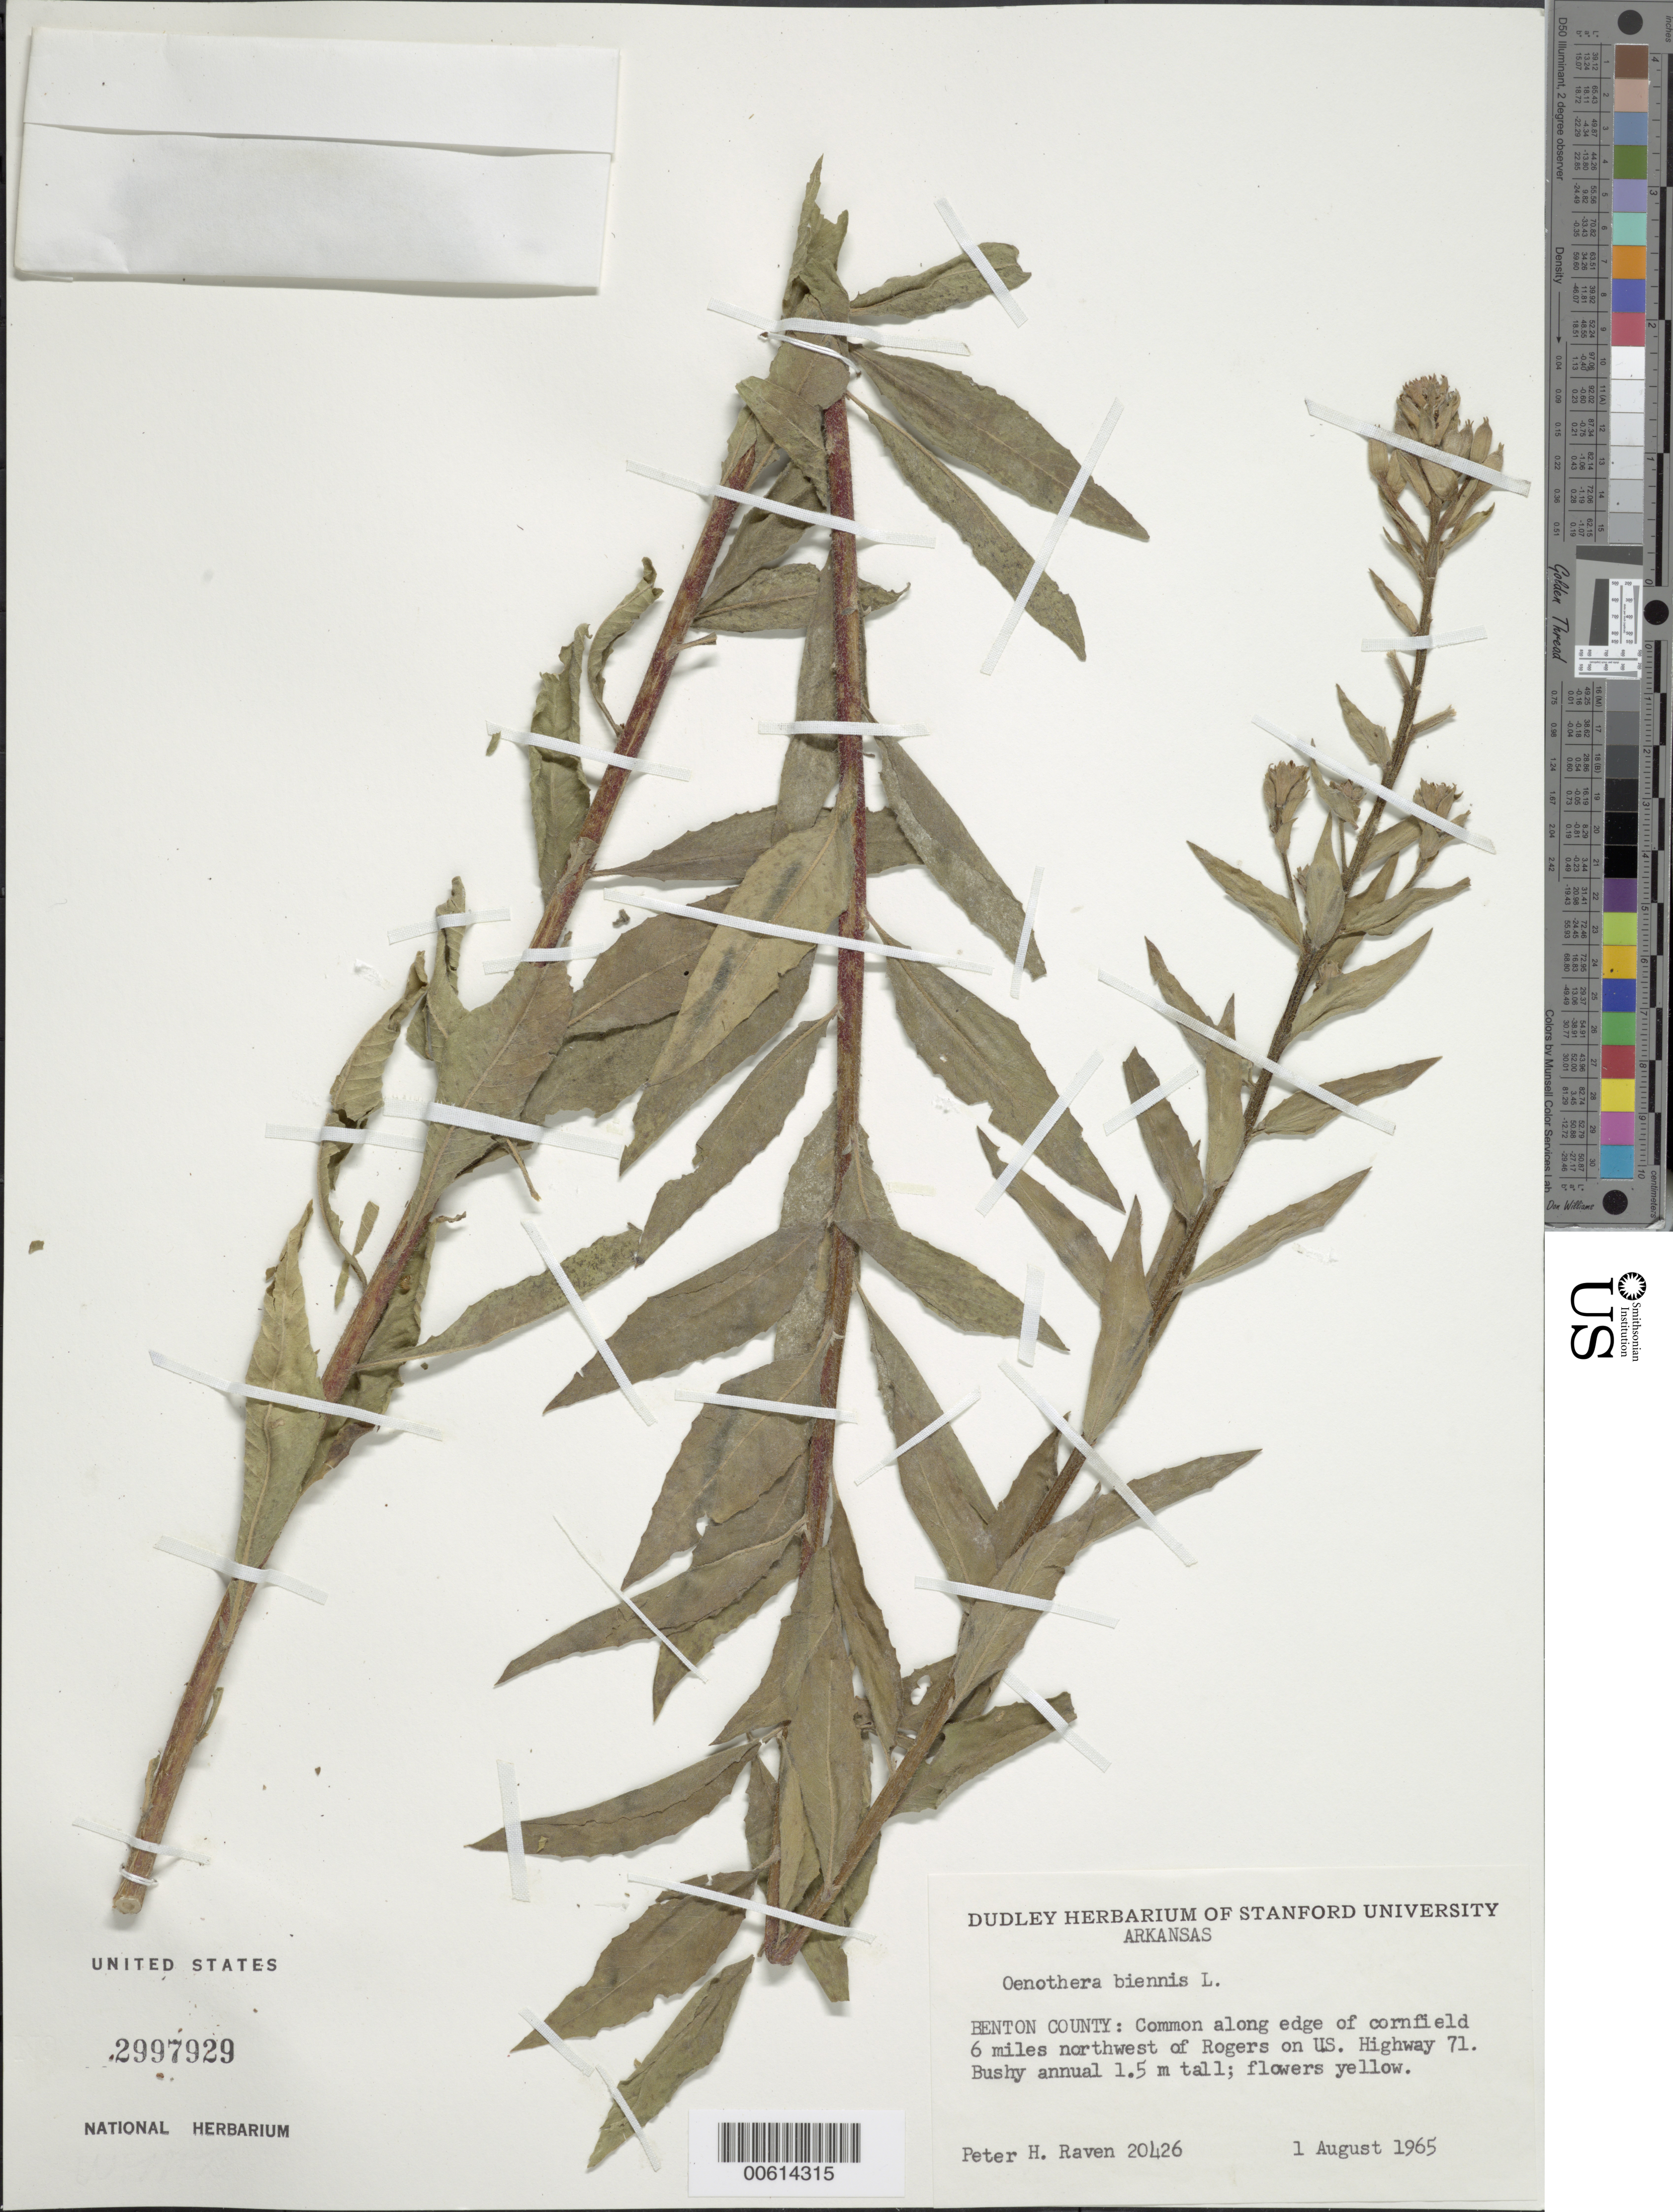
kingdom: Plantae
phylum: Tracheophyta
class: Magnoliopsida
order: Myrtales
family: Onagraceae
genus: Oenothera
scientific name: Oenothera biennis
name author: L.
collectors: P. H. Raven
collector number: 20426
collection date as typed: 01 Aug 1965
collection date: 1965-08-01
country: United States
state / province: Arkansas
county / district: Benton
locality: NW of Rogers on US Highway 71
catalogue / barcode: US 2997929